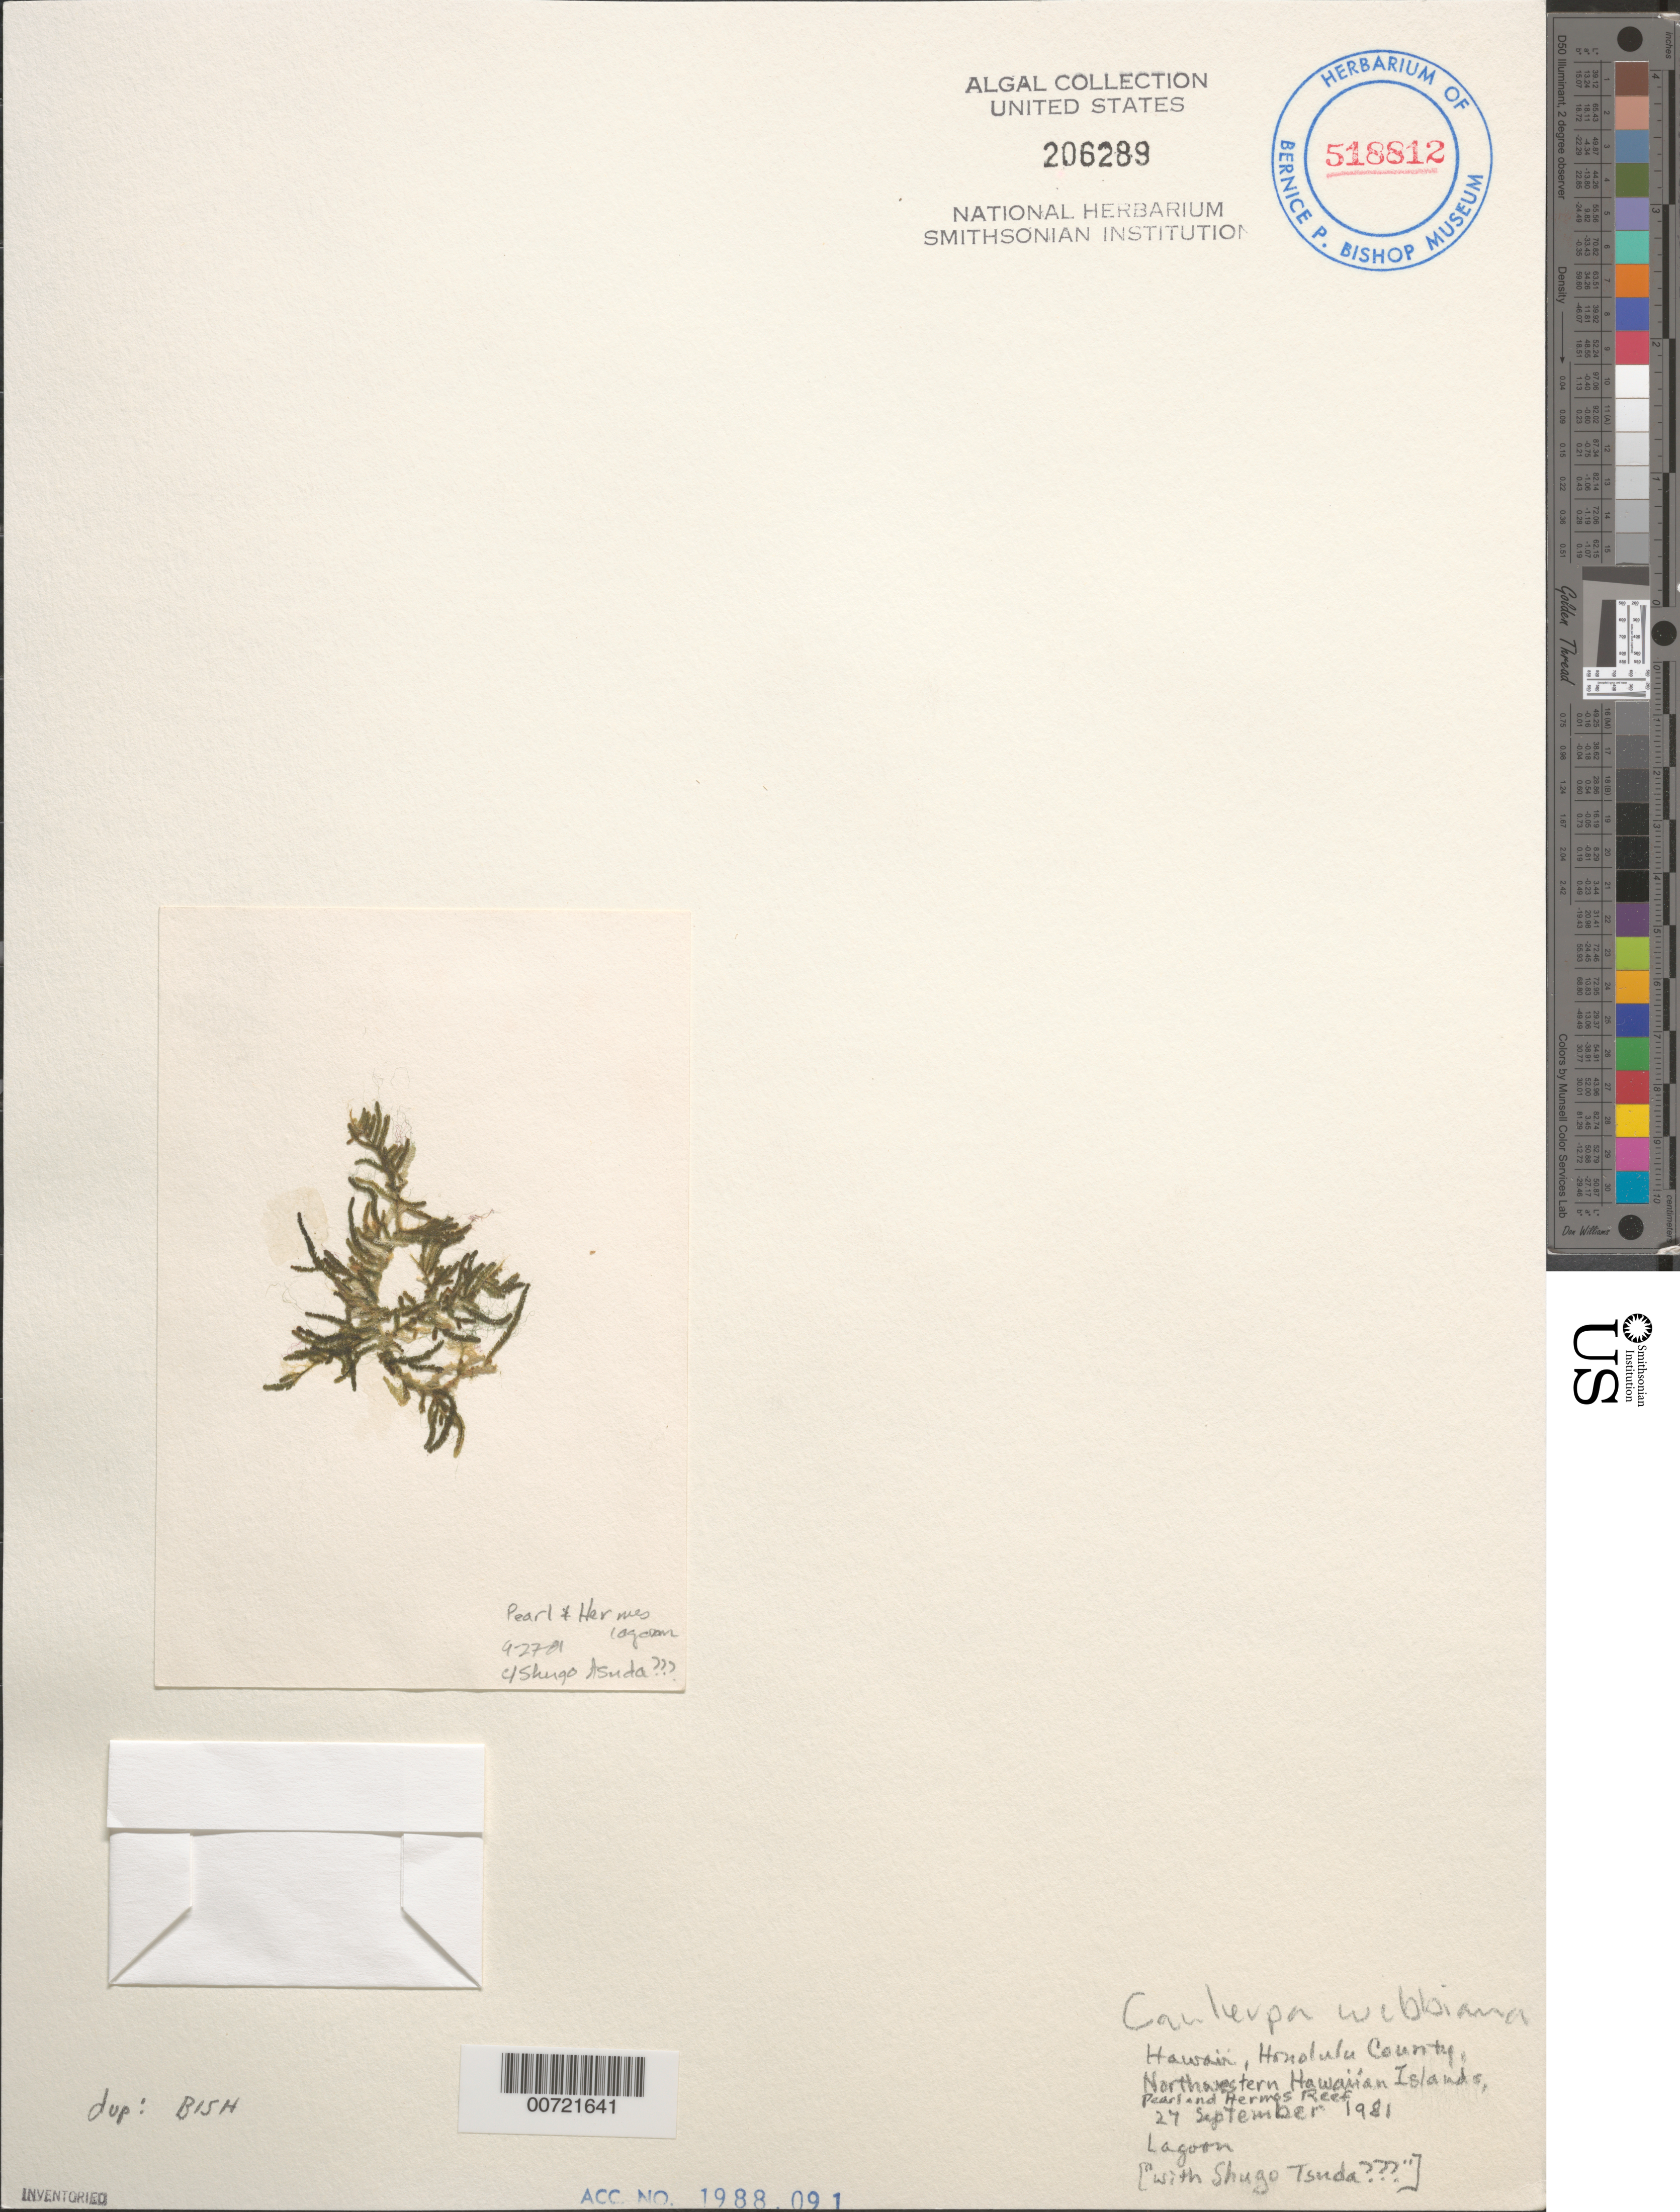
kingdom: Plantae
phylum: Chlorophyta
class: Ulvophyceae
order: Bryopsidales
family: Caulerpaceae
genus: Caulerpa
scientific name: Caulerpa webbiana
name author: Mont.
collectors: Collector unknown et al.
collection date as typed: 27 Sep 1981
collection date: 1981-09-27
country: United States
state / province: Hawaii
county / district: Honolulu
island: Pearl and Hermes Atoll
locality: Lagoon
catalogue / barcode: US 206289